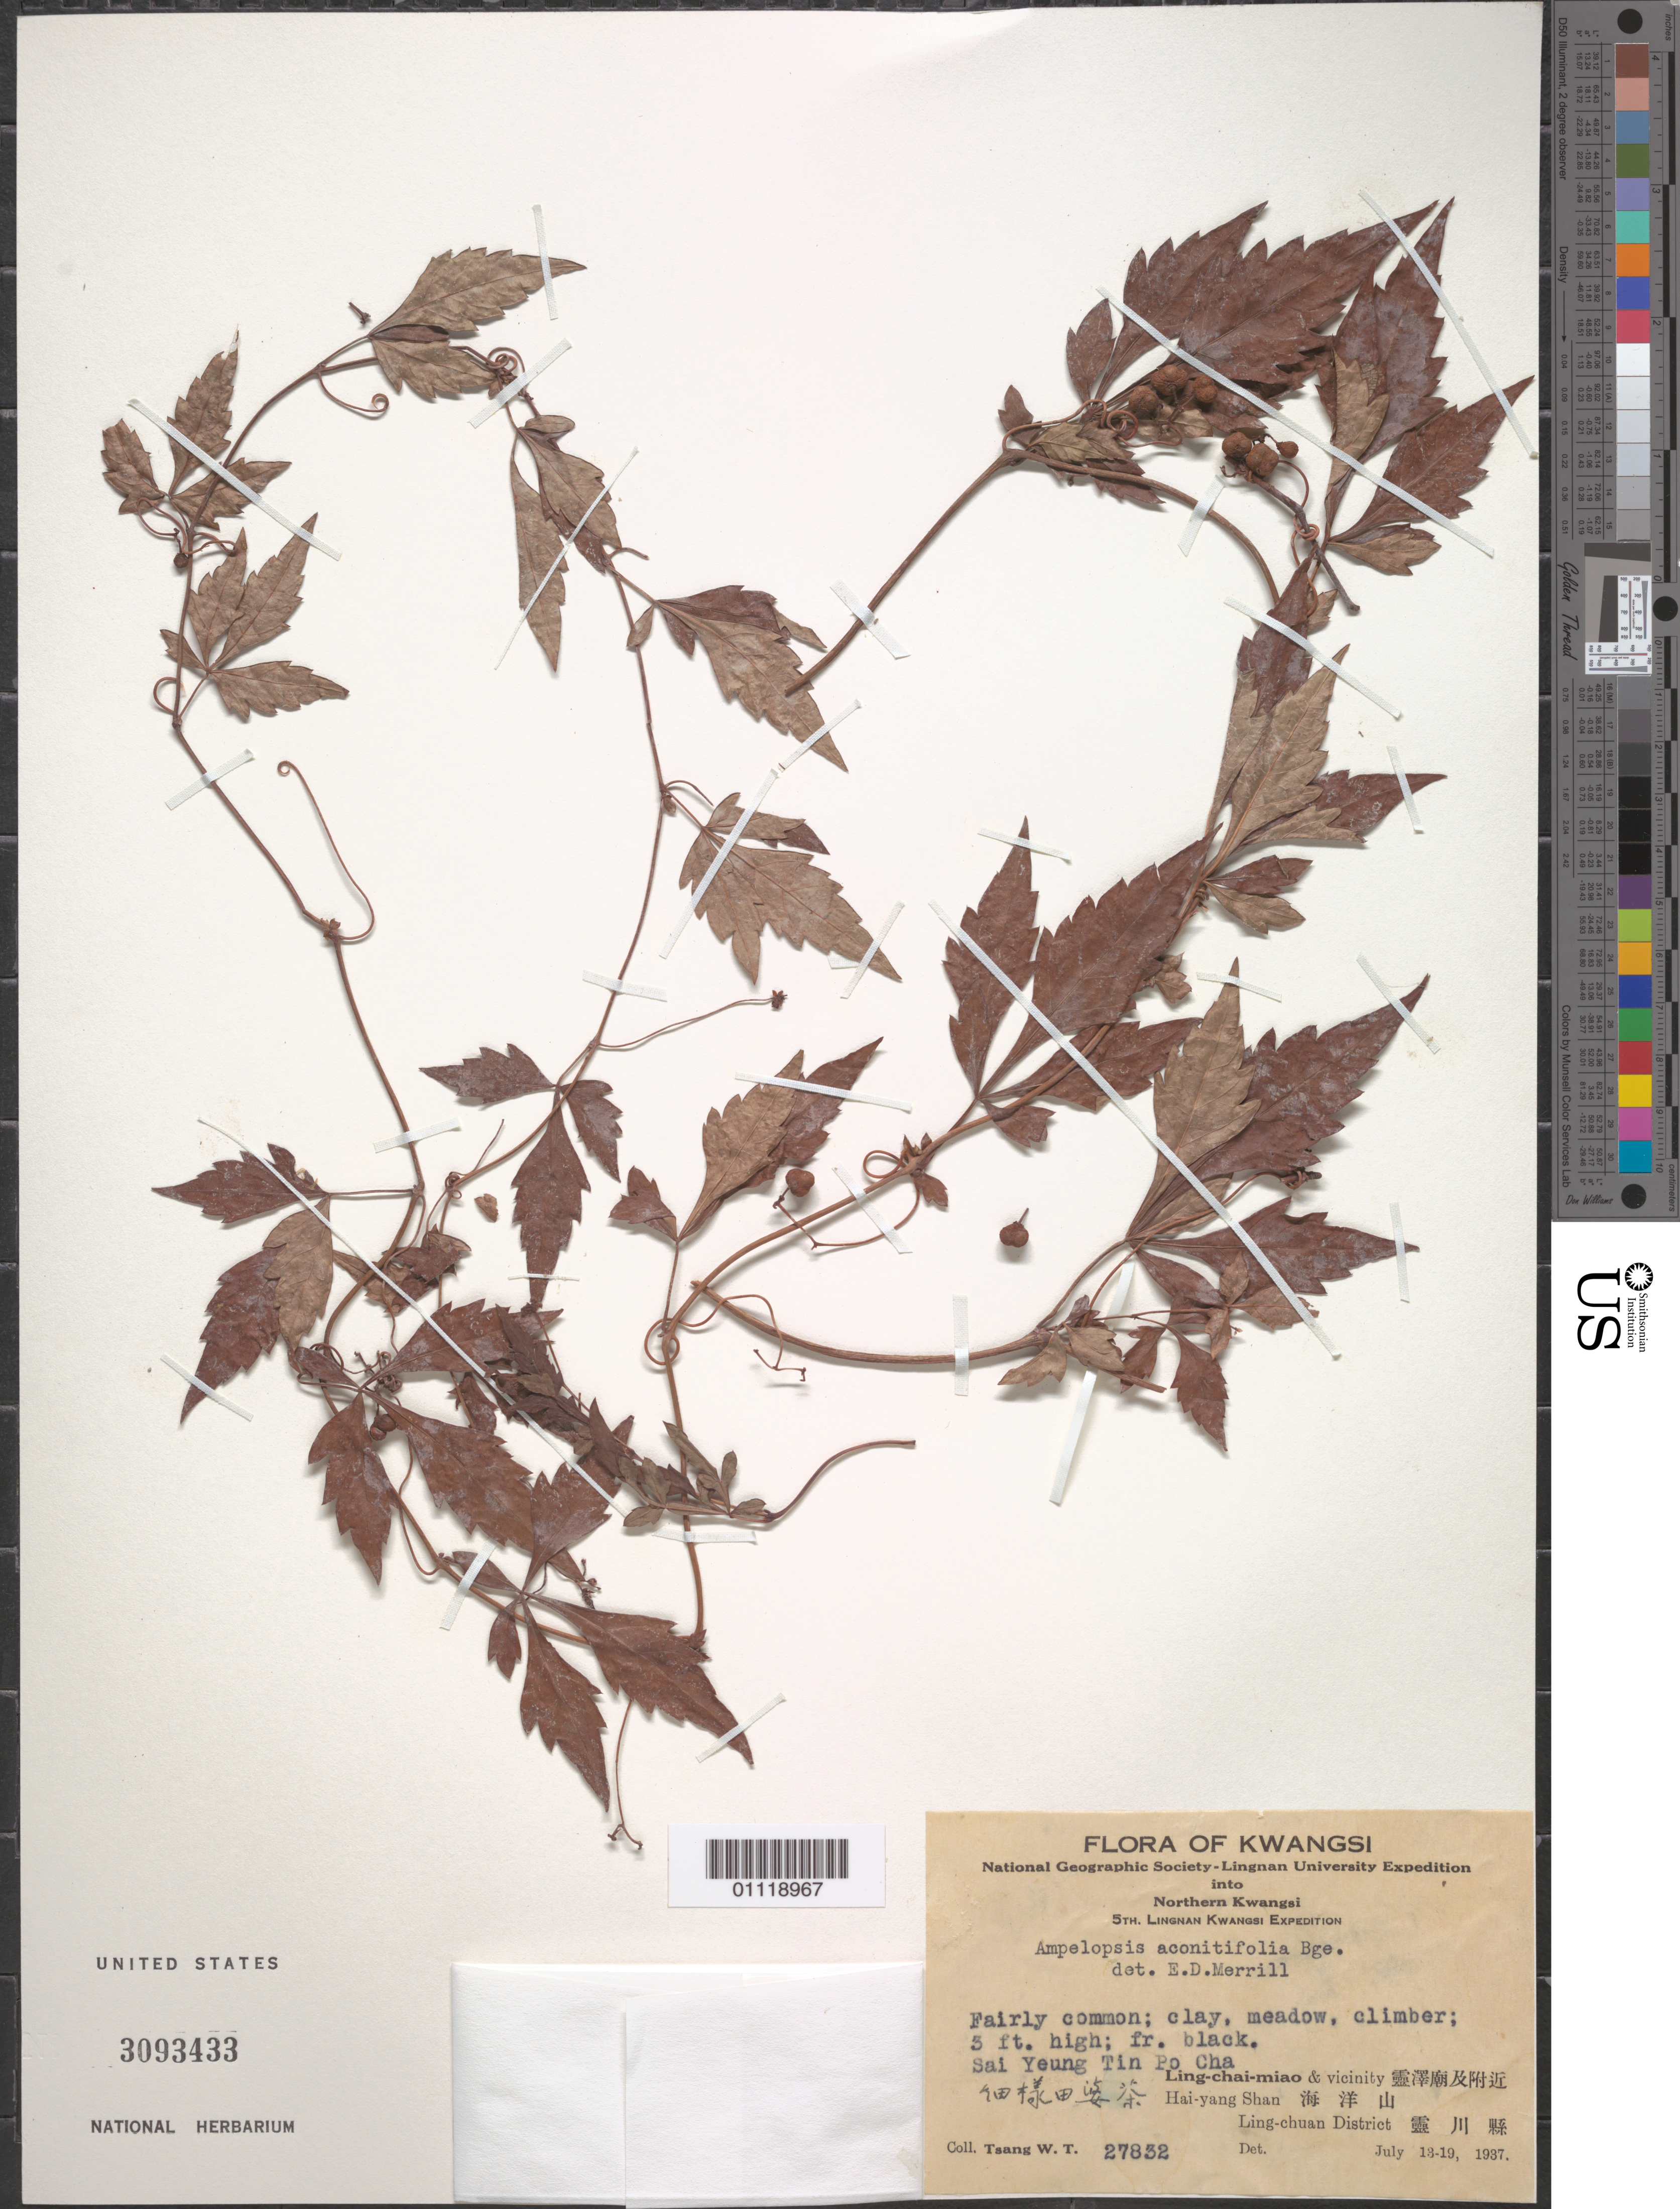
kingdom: Plantae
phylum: Tracheophyta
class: Magnoliopsida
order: Vitales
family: Vitaceae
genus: Ampelopsis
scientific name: Ampelopsis aconitifolia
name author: Bunge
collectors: W. T. Tsang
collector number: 27832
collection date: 1937-07-13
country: China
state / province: Guangxi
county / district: Ling-chuan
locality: Sai Yeung Tin Po Cha. Ling-chai-miao & vicinity. Hai-yang Shan.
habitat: Clay, meadow, climber.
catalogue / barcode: US 3093433